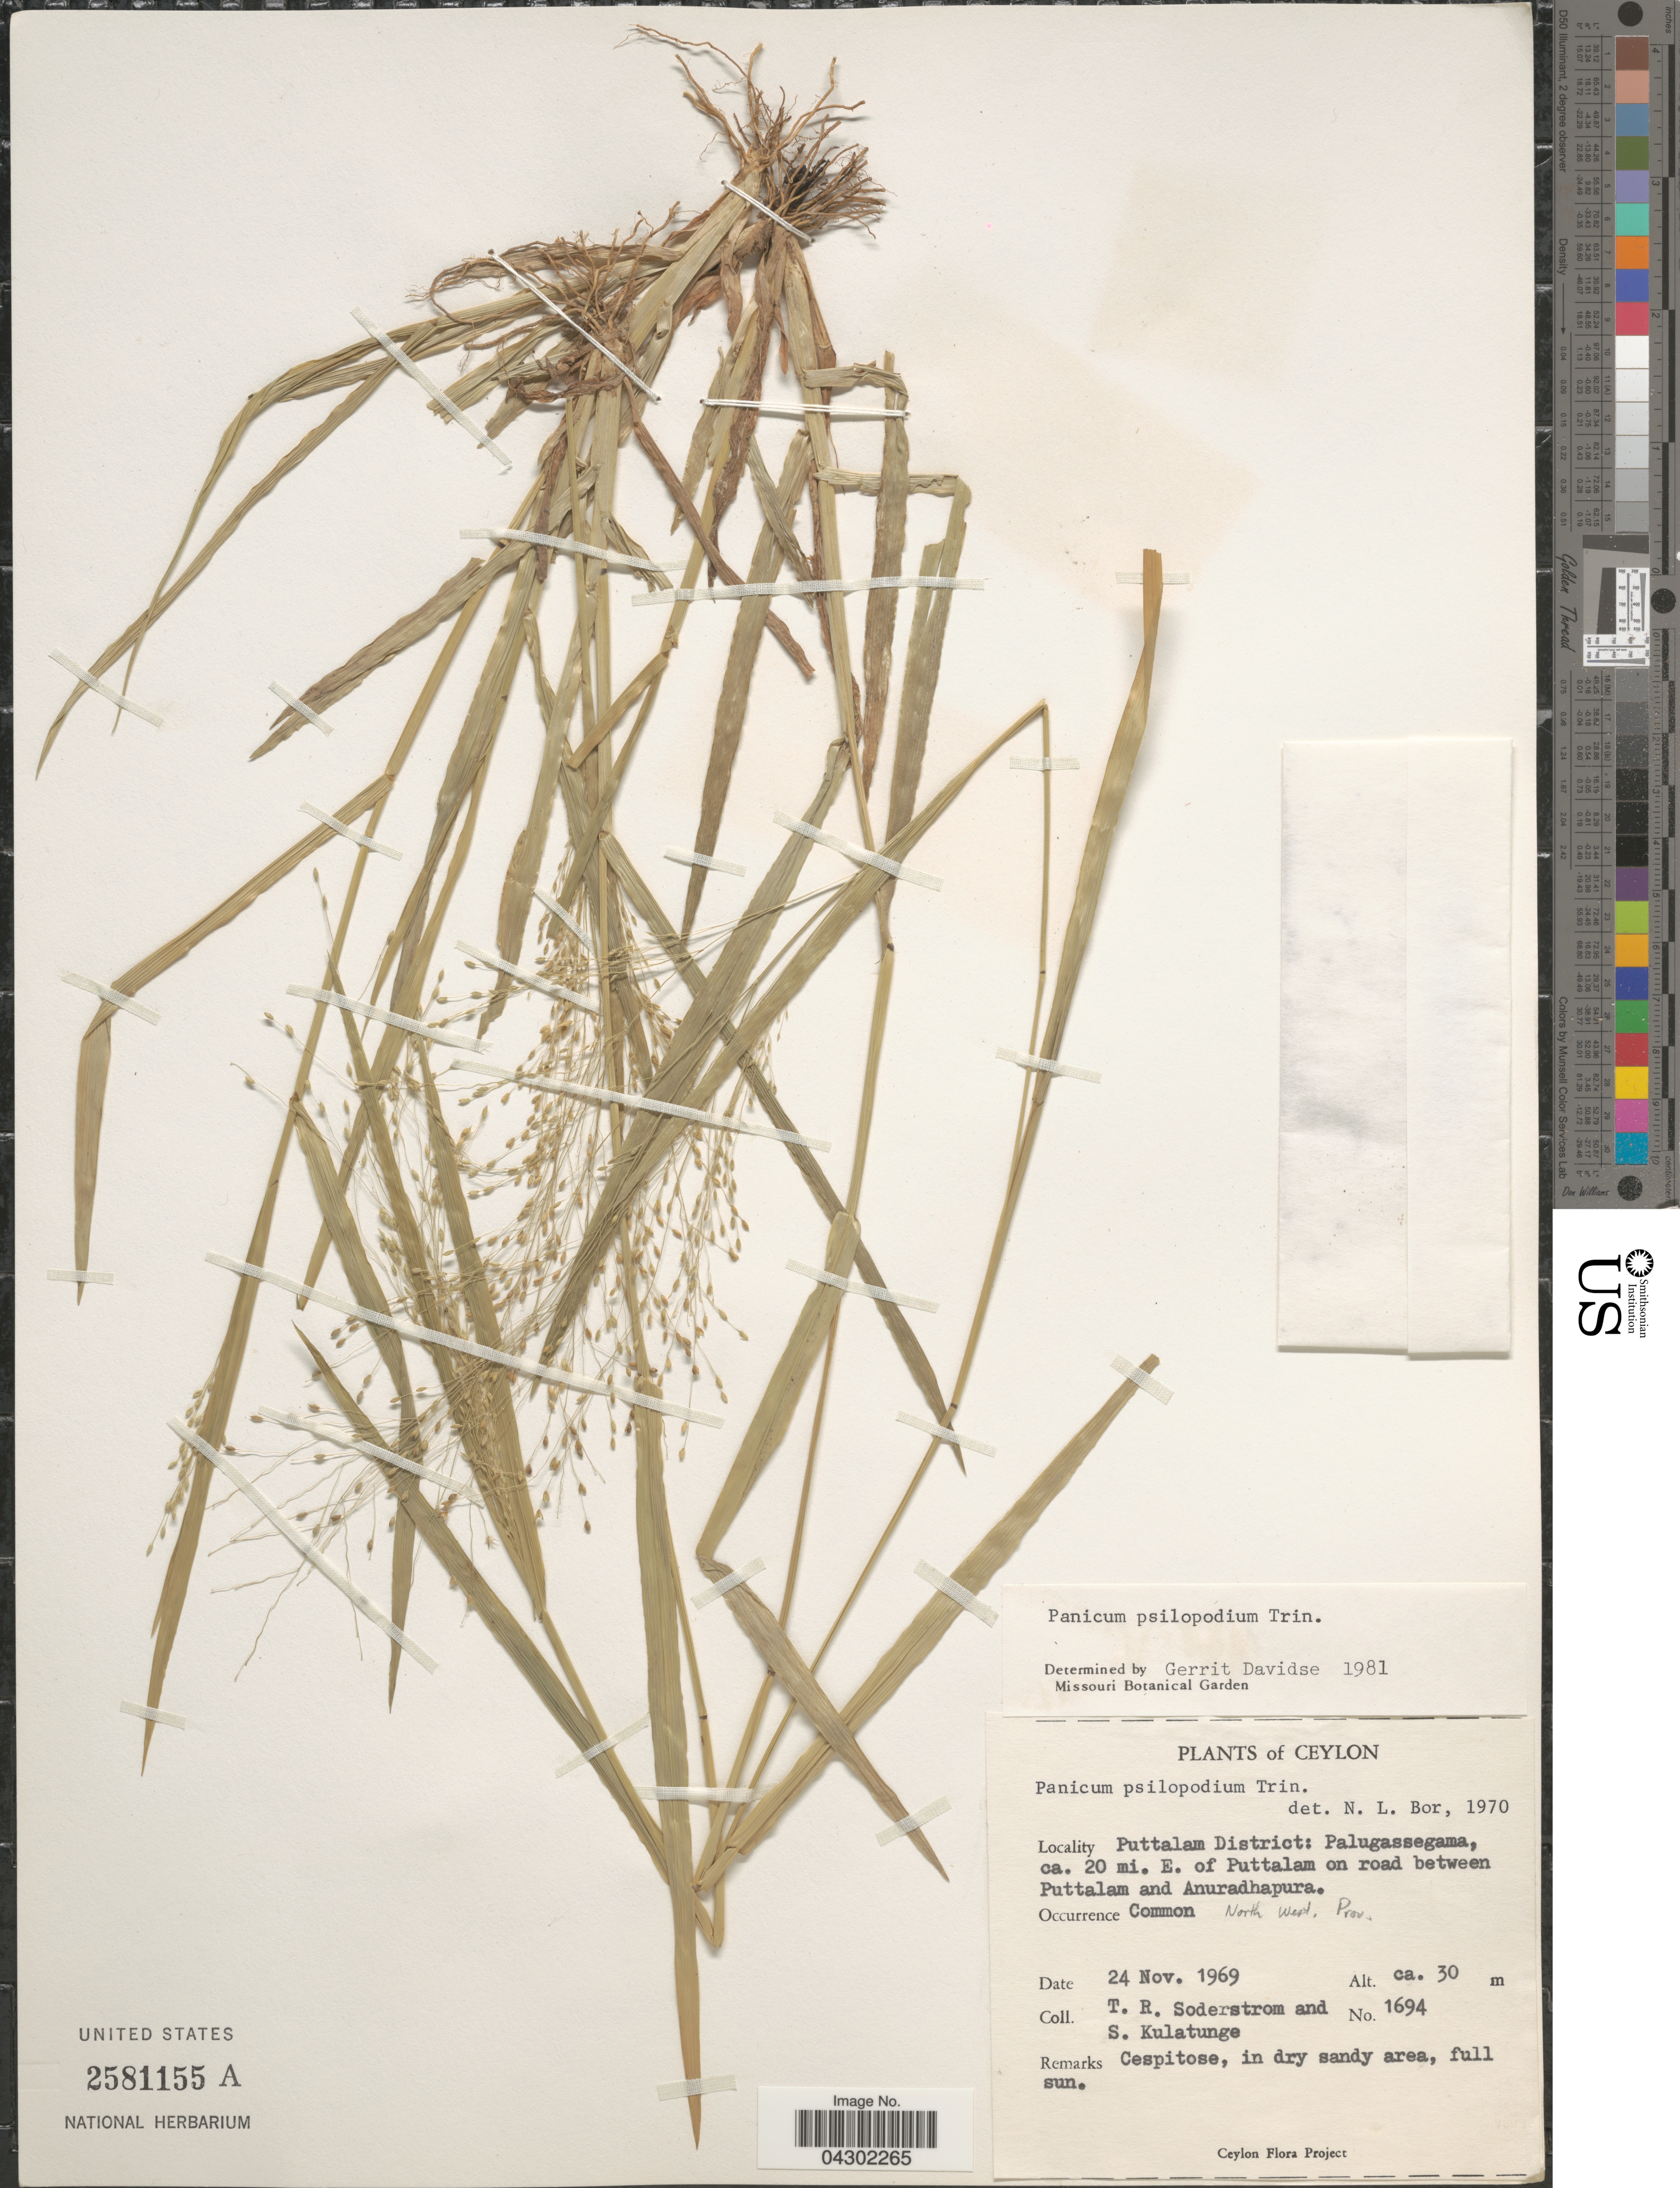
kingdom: Plantae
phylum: Tracheophyta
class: Liliopsida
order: Poales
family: Poaceae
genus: Panicum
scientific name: Panicum sumatrense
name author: P. Roth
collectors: T. R. Soderstrom & S. Kulatunge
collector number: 1694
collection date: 1969-11-24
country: Sri Lanka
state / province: North Western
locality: Ceylon. Puttalam District: Palugassegama, ca. 20 mi. E. of Puttalam on road between Puttalam and Anuradhapura. North West. Prov.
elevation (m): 30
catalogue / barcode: US 2581155A